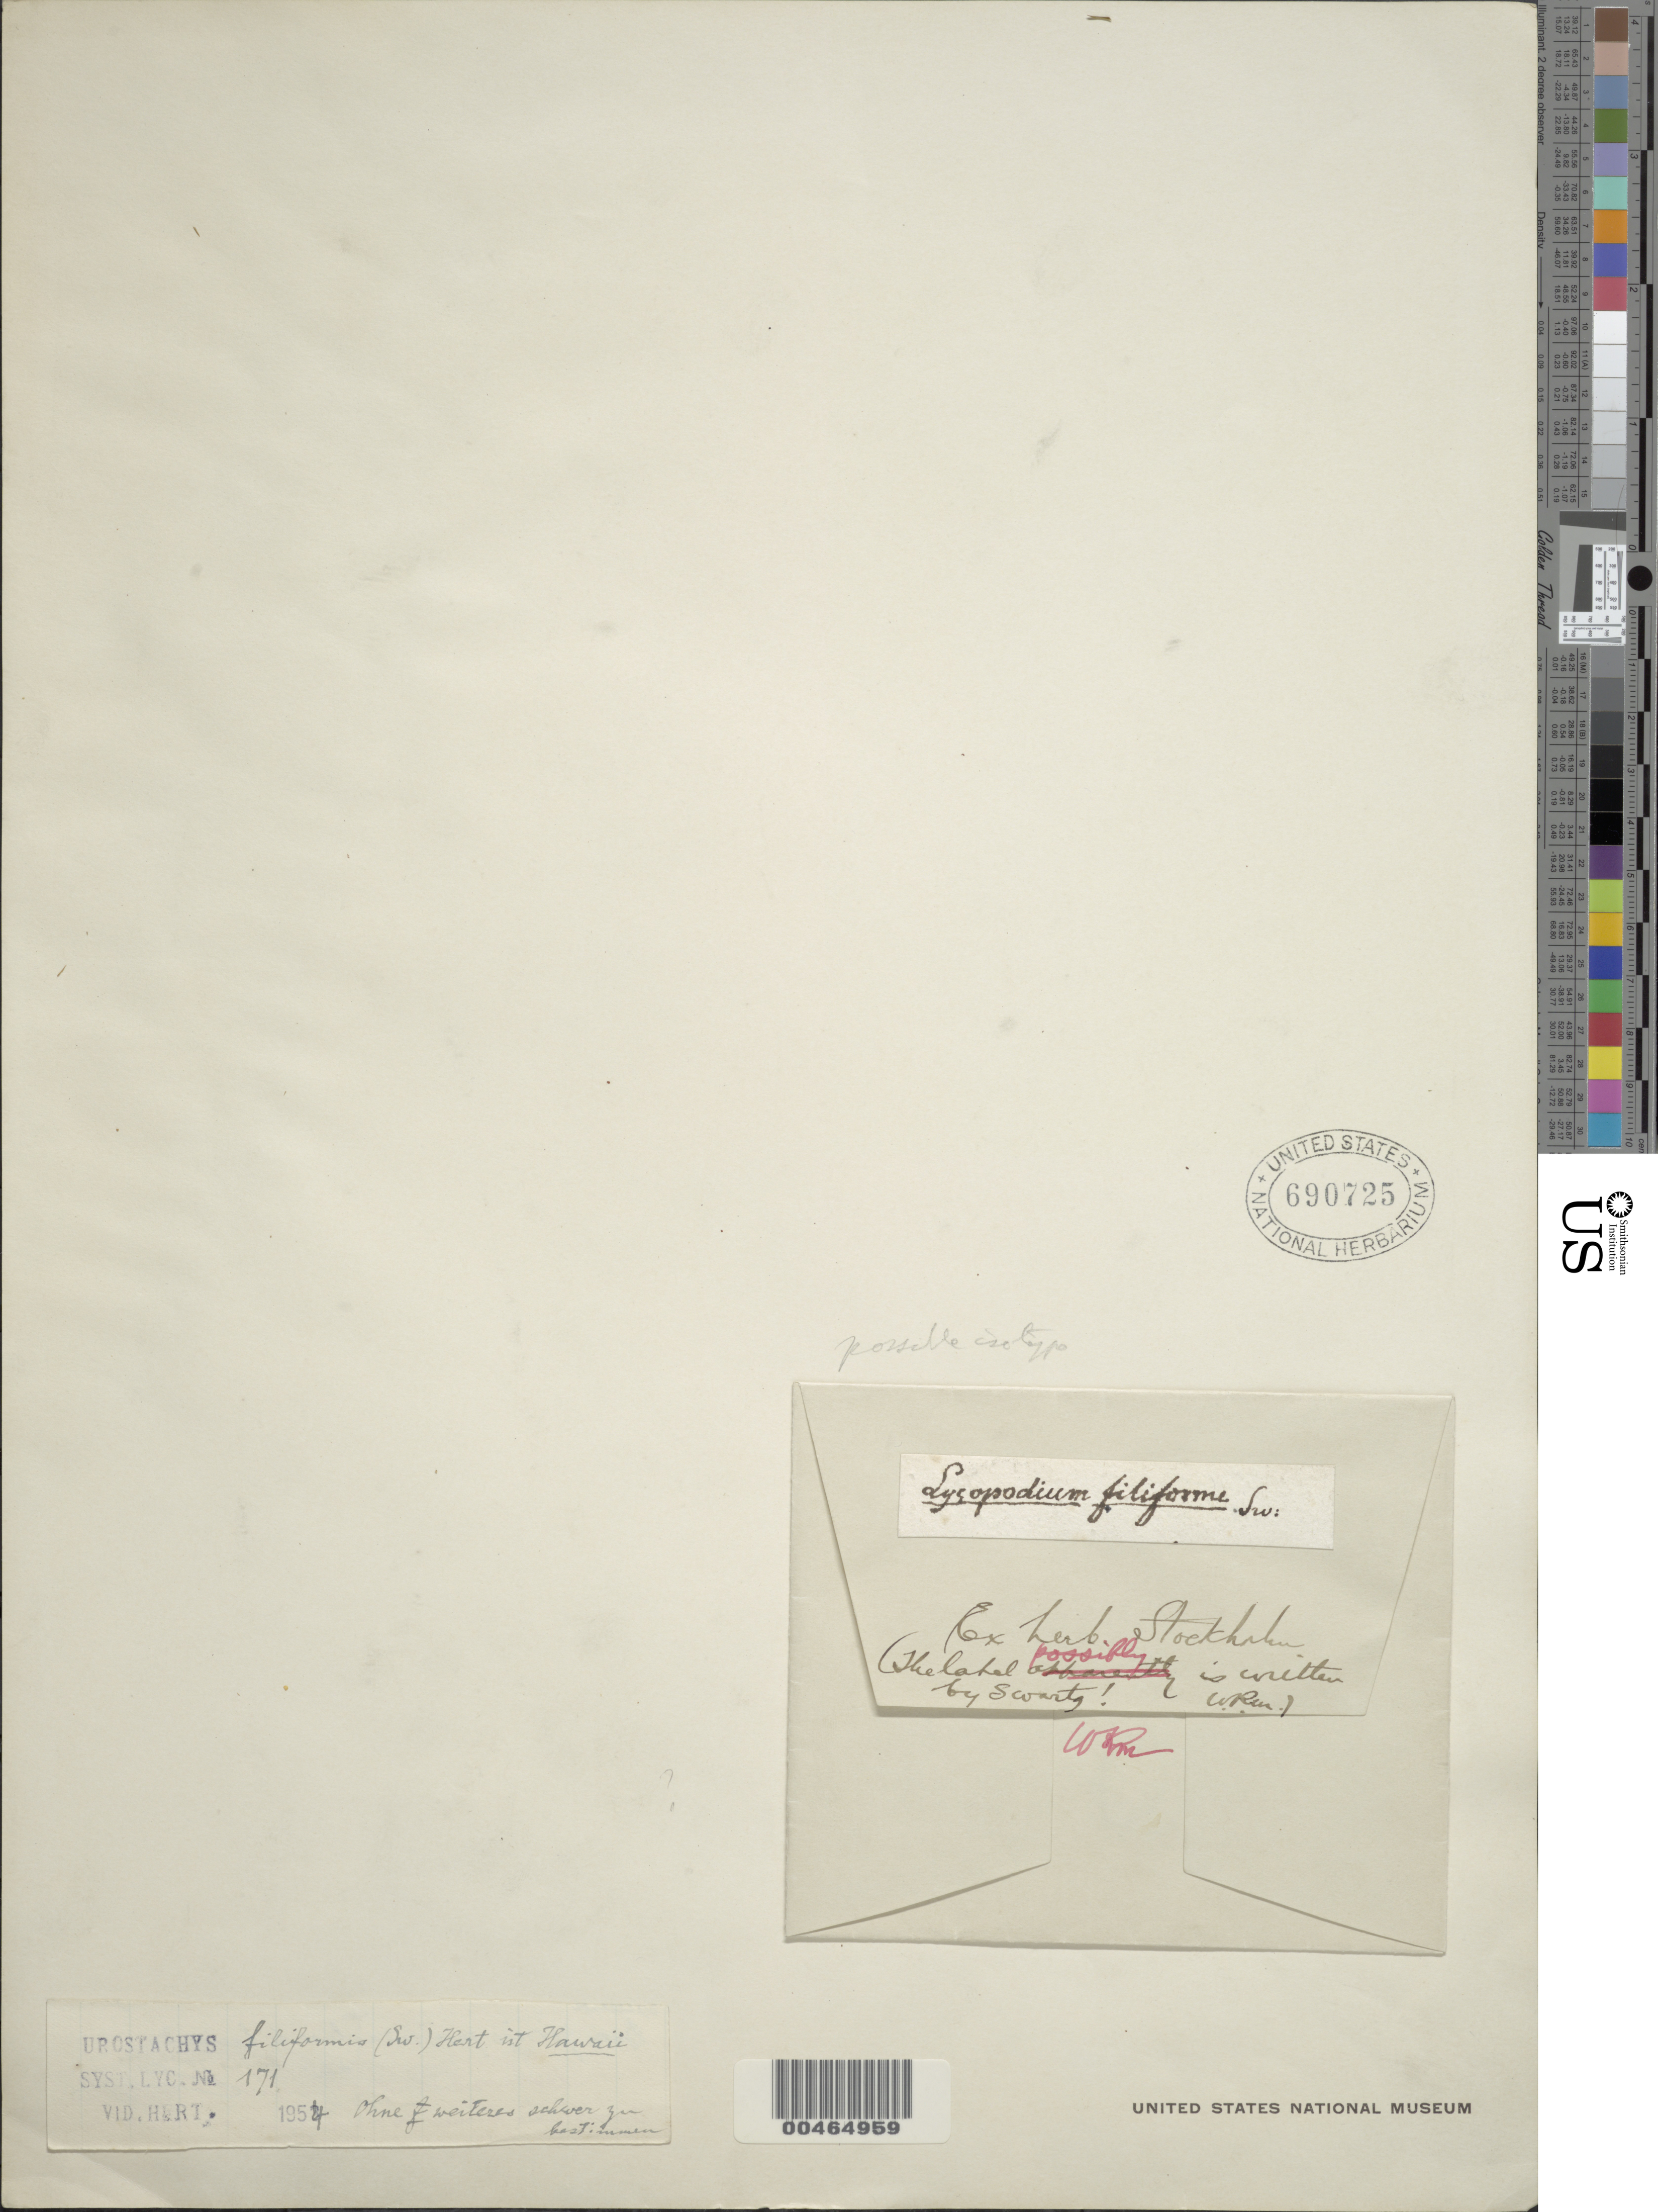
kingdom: Plantae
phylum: Tracheophyta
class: Lycopodiopsida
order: Lycopodiales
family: Lycopodiaceae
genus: Phlegmariurus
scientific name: Phlegmariurus filiformis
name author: (Sw.) W.H. Wagner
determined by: Field, A. R.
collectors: ex herb. Stockholm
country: United States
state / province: Hawaii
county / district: Hawaii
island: Hawaii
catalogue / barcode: US 690725